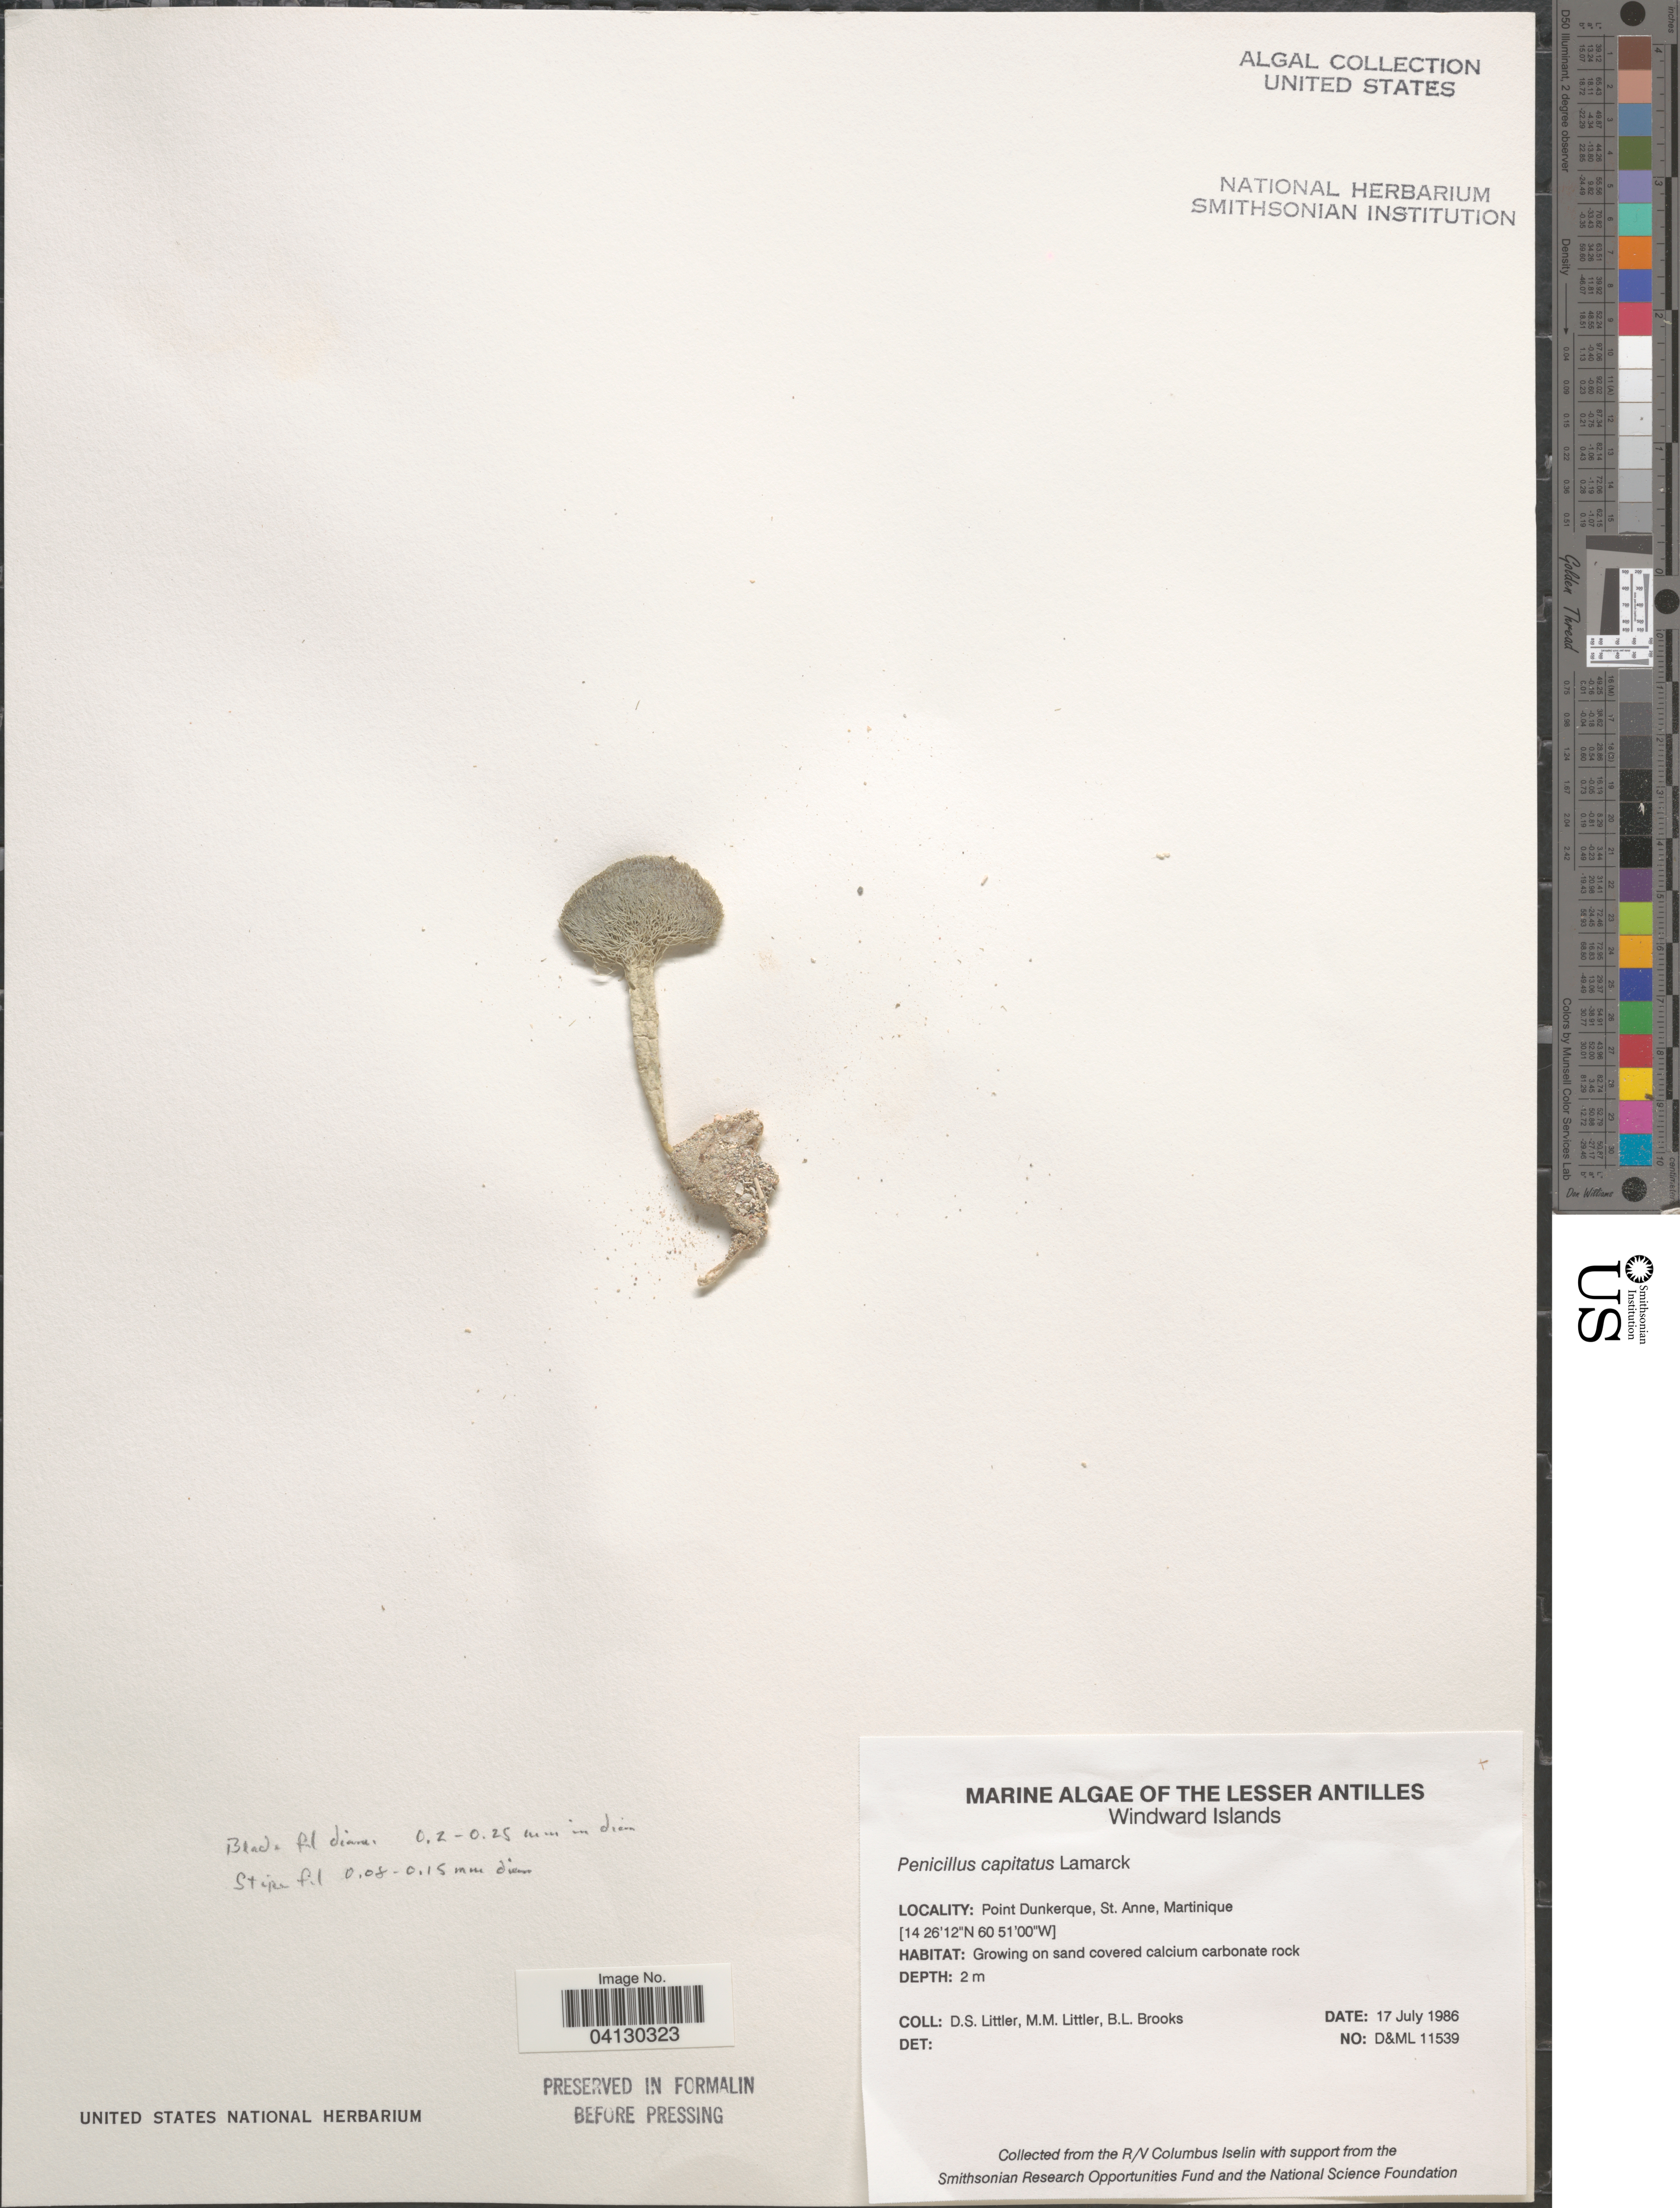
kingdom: Plantae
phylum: Chlorophyta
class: Ulvophyceae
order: Bryopsidales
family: Udoteaceae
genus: Penicillus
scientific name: Penicillus capitatus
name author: Lam.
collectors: D. S. Littler & B. Brooks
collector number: D&ML11539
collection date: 1986-07-17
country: Martinique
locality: The Lesser Antilles. Windward Islands. Point Dunkerque, St. Anne.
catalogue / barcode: US 328956